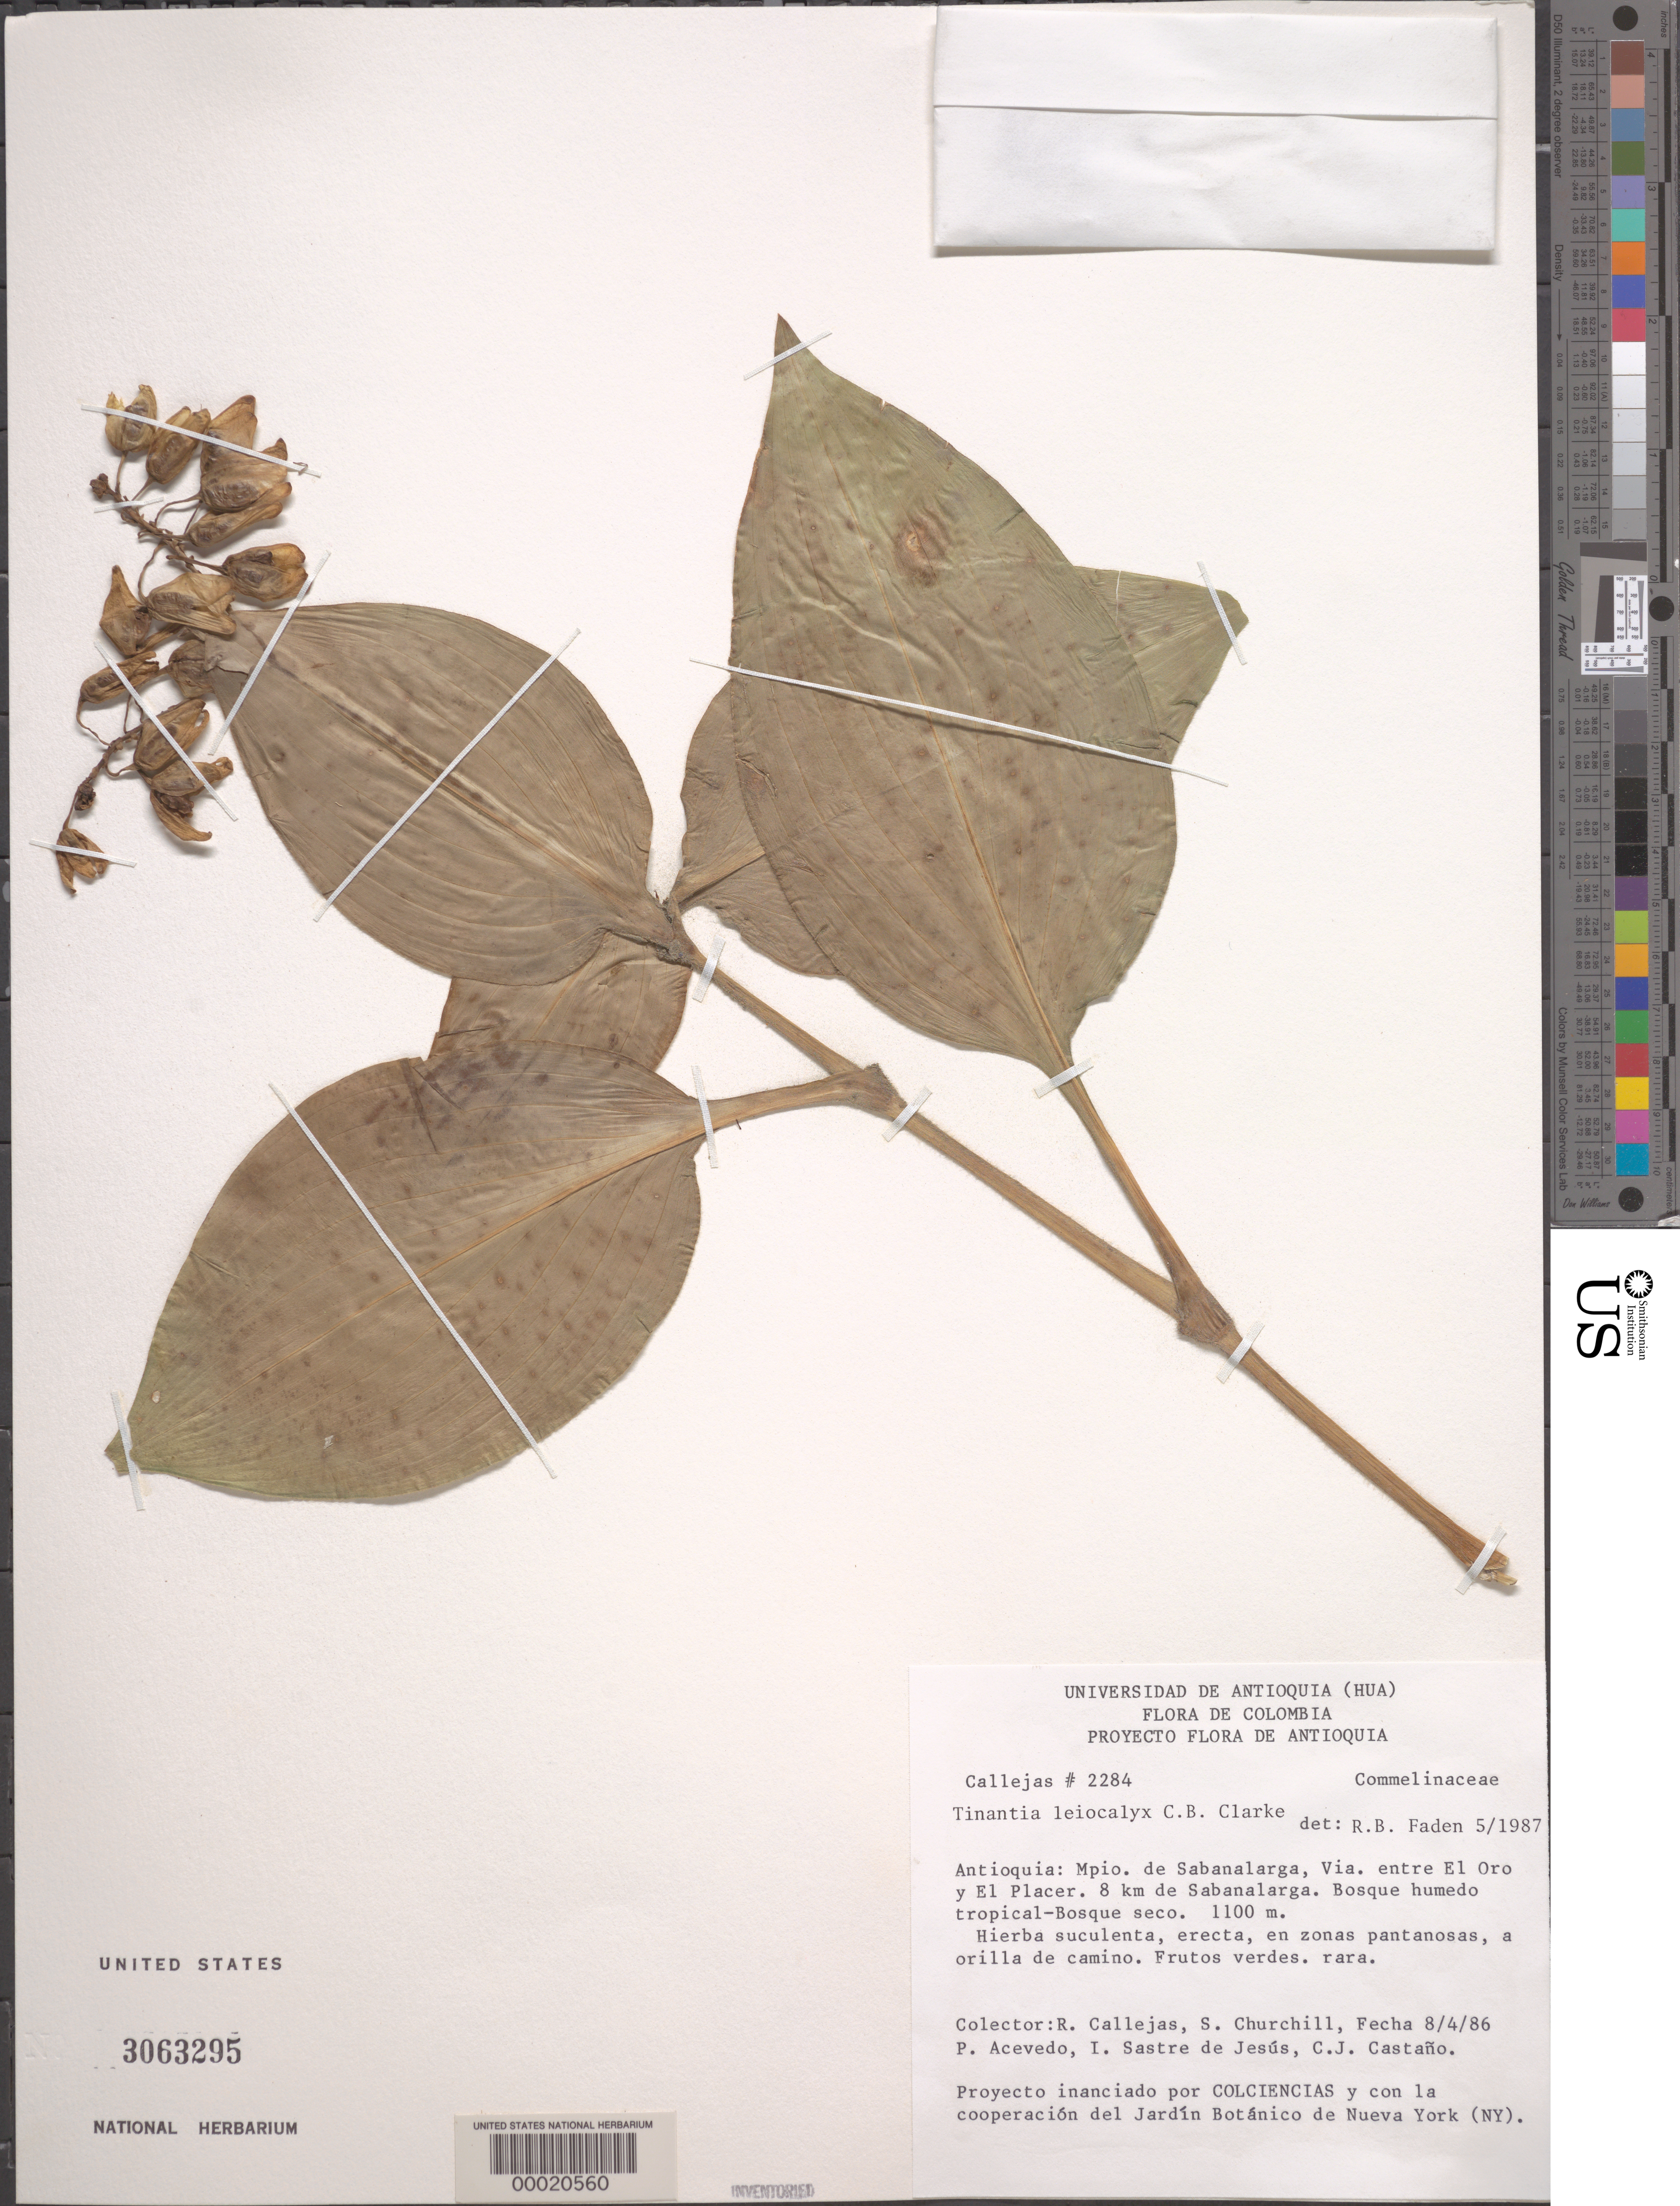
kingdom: Plantae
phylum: Tracheophyta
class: Liliopsida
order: Commelinales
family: Commelinaceae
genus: Tinantia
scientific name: Tinantia leiocalyx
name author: C.B. Clarke in Donn. Sm.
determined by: Faden, Robert B., (US), Smithsonian Institution - National Museum of Natural History (UNITED STATES)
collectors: R. Callejas, S. Churchill, P. Acevedo-Rodr. & I. Sastre-de Jesús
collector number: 2284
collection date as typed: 08 Apr 1986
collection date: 1986-04-08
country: Colombia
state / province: Antioquia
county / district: Sabanalarga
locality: Between El Oro and El Placer, 8 km from Sabanalarga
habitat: Roadside, wet tropical forest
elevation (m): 1100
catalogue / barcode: US 3063295